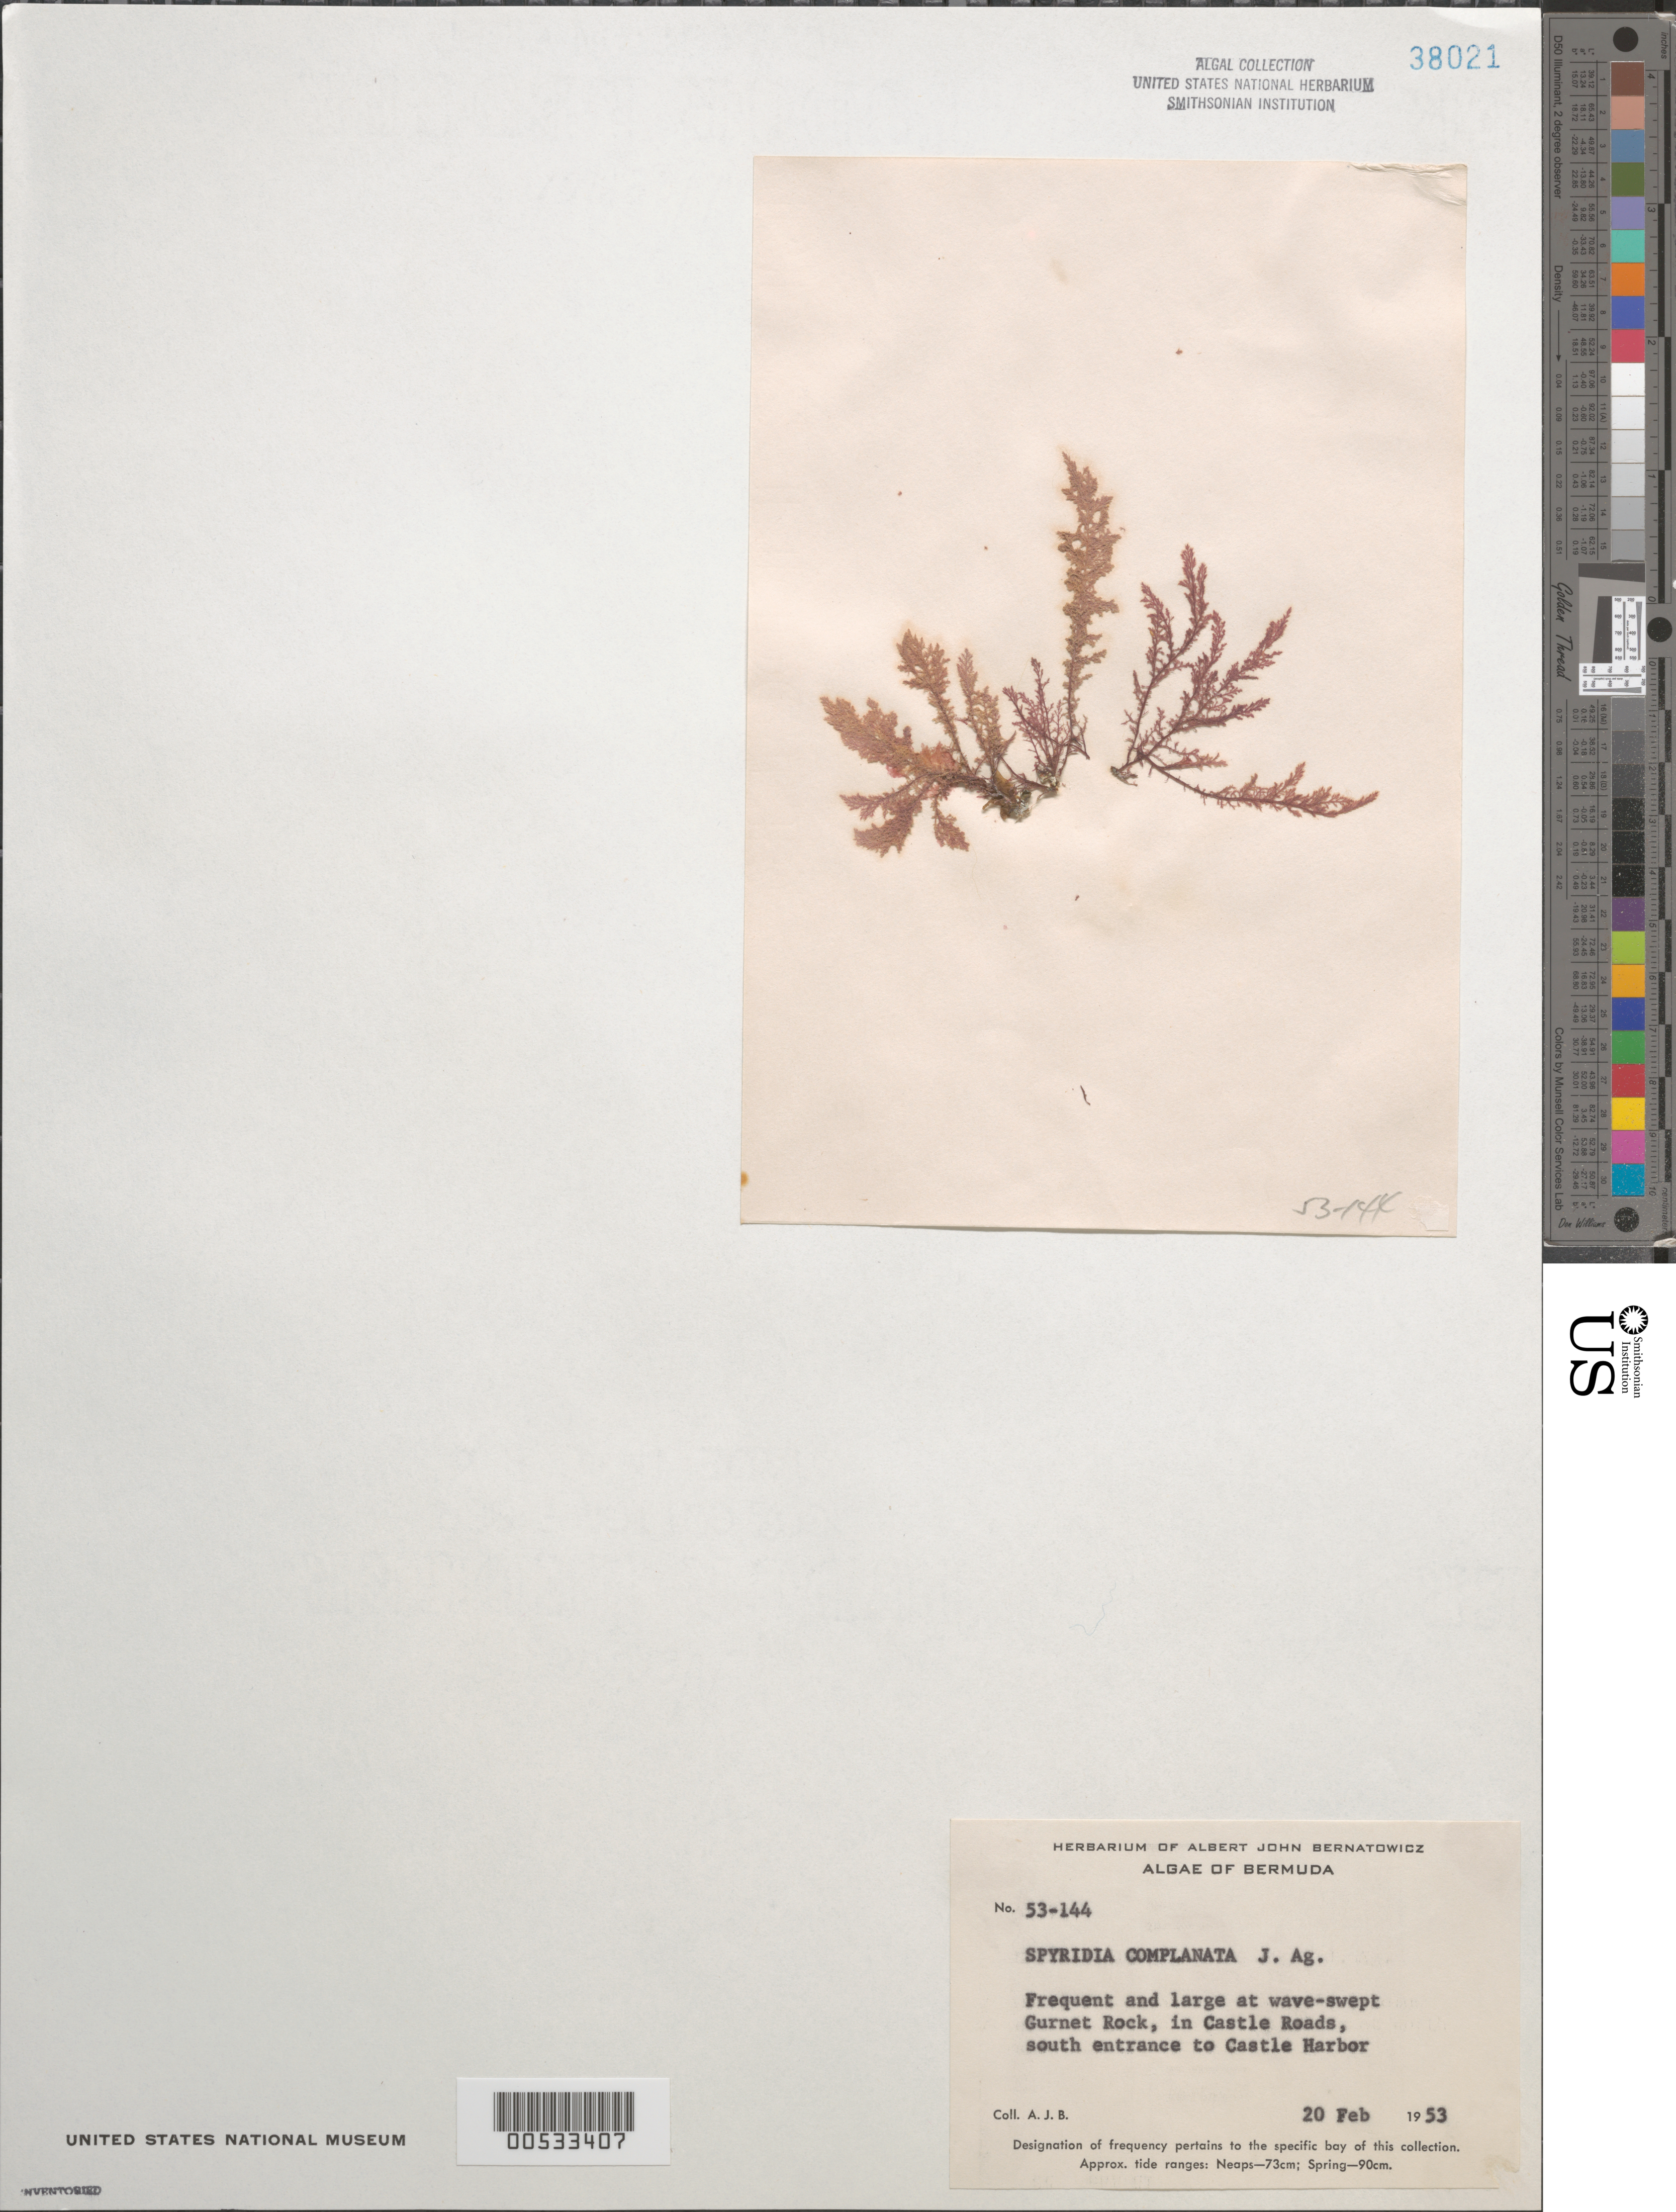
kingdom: Plantae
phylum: Rhodophyta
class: Florideophyceae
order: Ceramiales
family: Spyridiaceae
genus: Spyridia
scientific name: Spyridia aculeata var. complanta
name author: (J. Agardh) Hommersand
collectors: A. Bernatowicz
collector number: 53-144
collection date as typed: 20 Feb 1953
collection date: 1953-02-20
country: Bermuda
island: Bermuda Island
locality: Garnet Rock, Castle Roads, south entrance to Castle Harbor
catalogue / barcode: US 38021